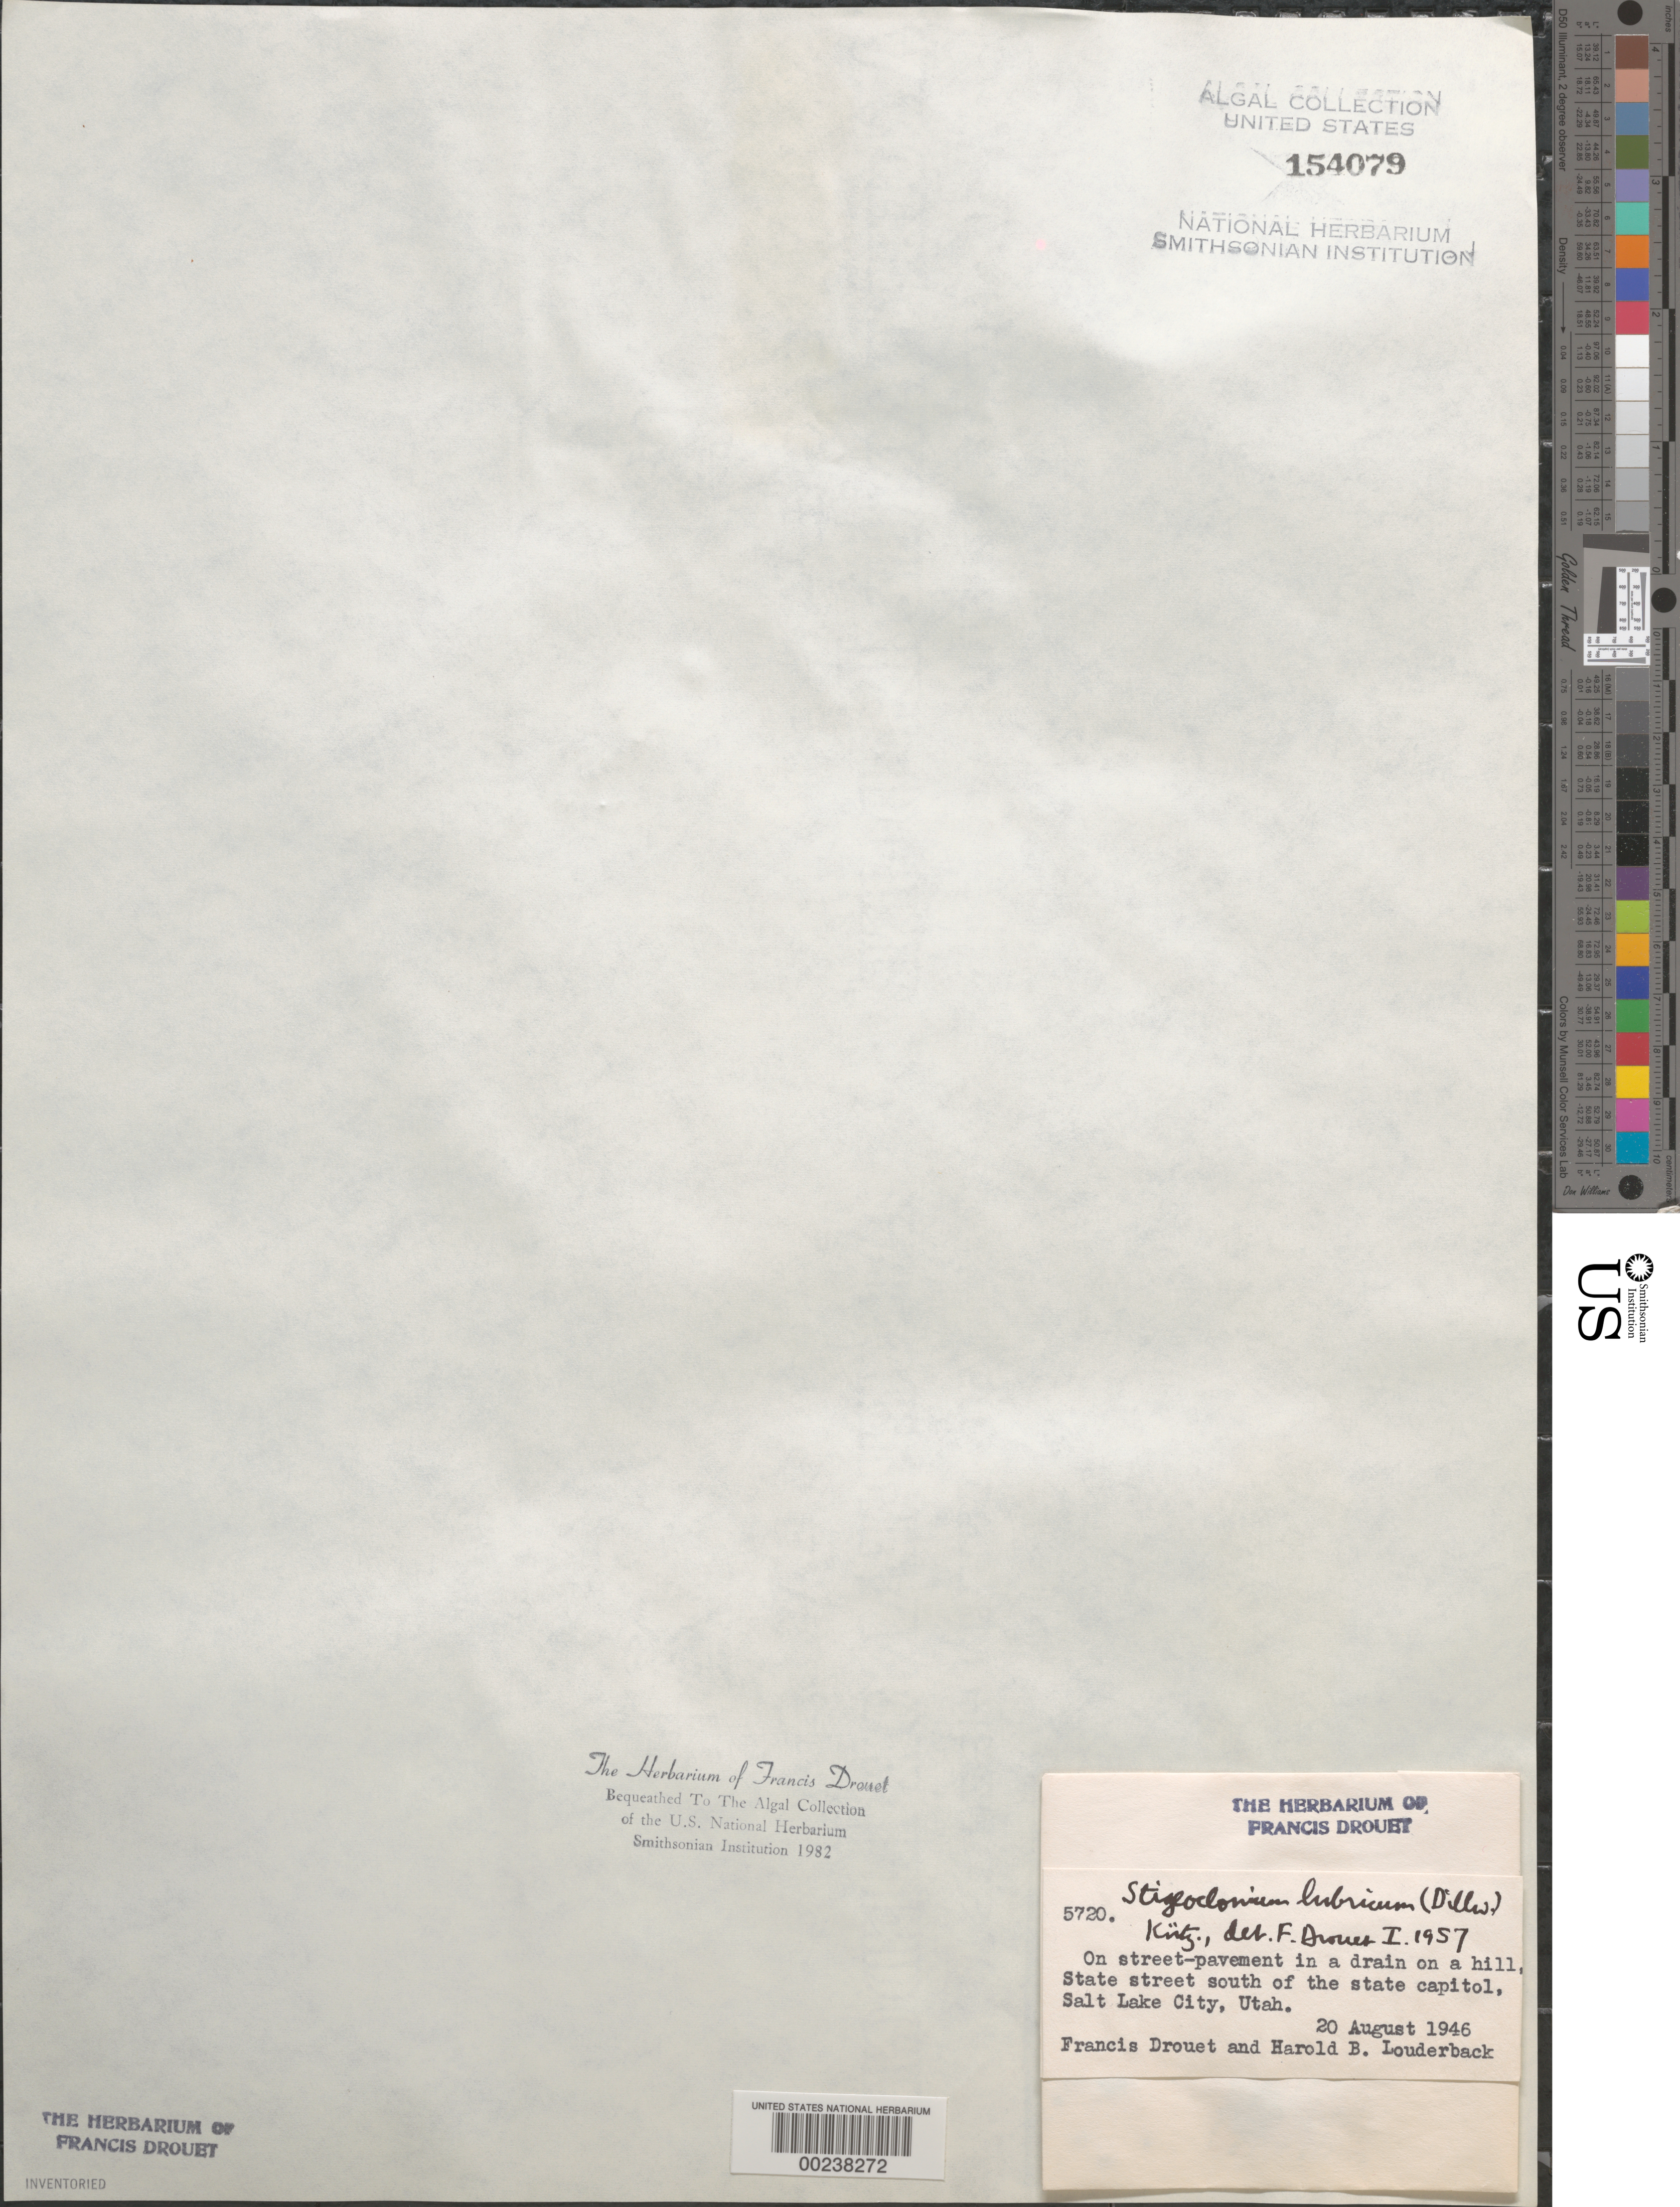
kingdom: Plantae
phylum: Chlorophyta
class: Chlorophyceae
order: Chaetophorales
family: Chaetophoraceae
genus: Stigeoclonium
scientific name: Stigeoclonium lubricum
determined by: Drouet, F. E.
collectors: F. E. Drouet & H. Louderback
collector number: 5720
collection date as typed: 20 Aug 1946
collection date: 1946-08-20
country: United States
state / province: Utah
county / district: Salt Lake County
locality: Salt Lake City, State Street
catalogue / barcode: US 154079